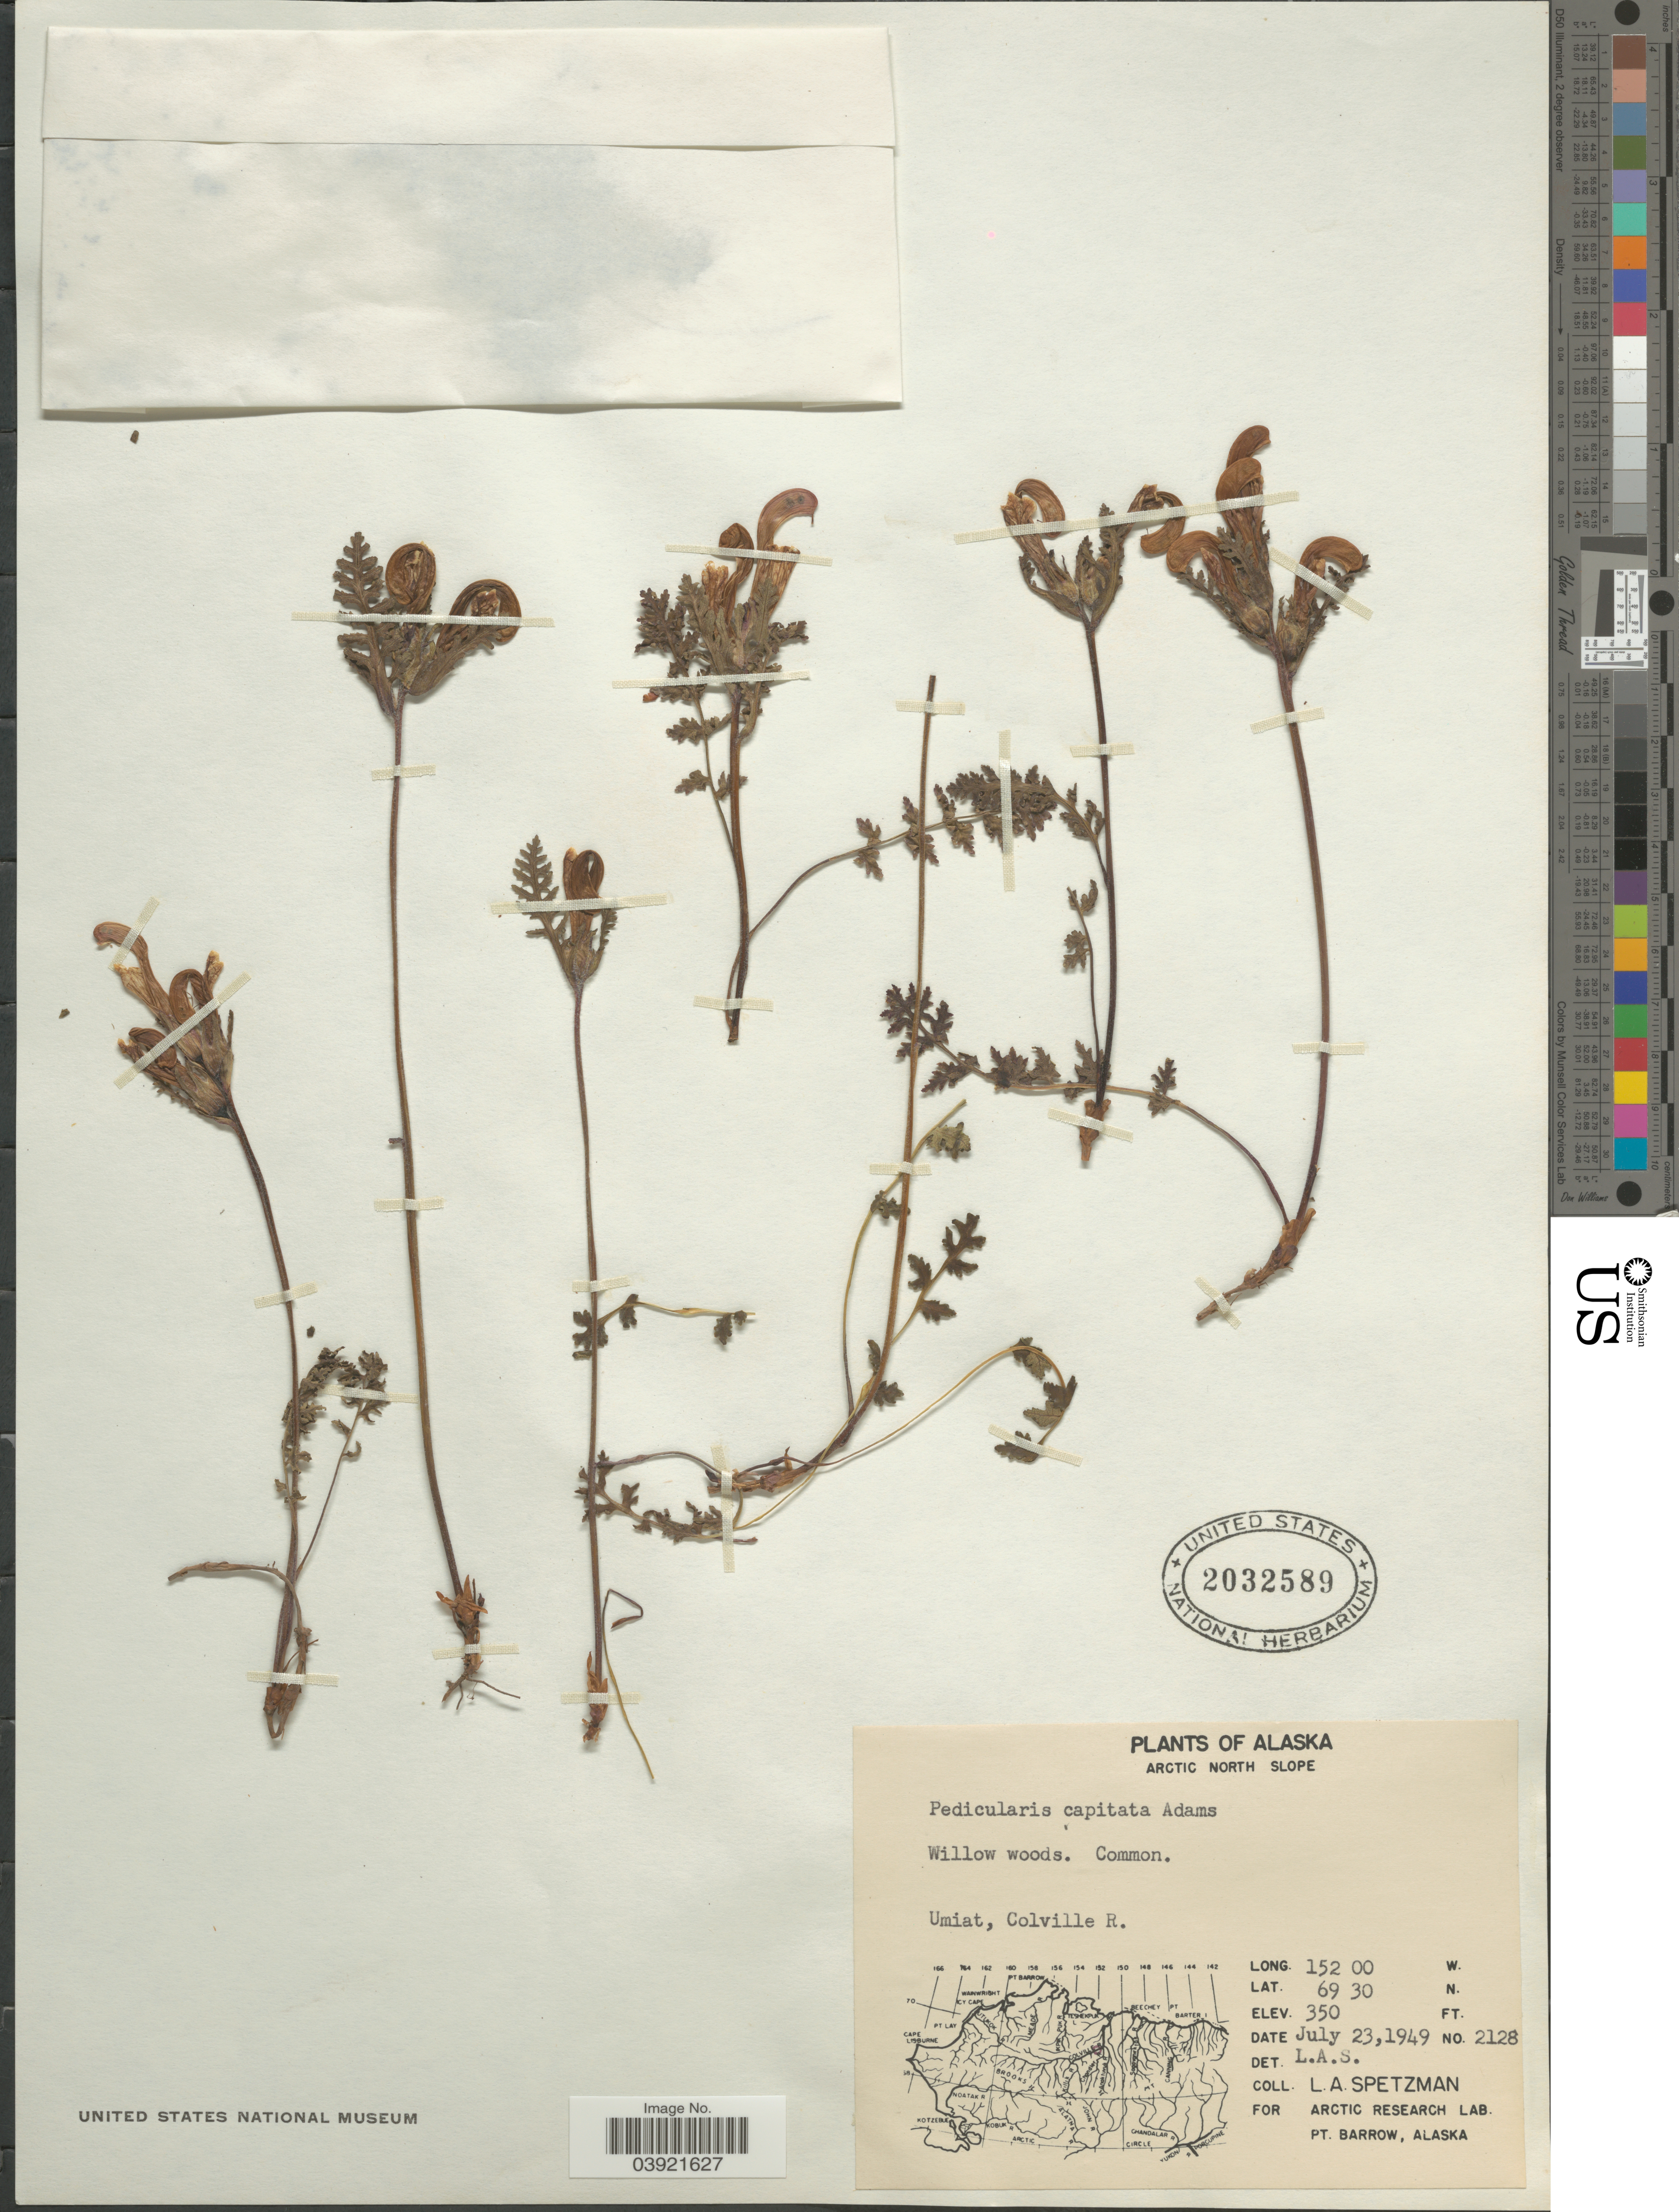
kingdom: Plantae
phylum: Tracheophyta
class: Magnoliopsida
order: Lamiales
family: Orobanchaceae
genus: Pedicularis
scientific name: Pedicularis capitata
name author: Adams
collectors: L. Spetzman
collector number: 2128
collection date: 1949-07-23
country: United States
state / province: Alaska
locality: Arctic North Slope. Umiat, Colville R.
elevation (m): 107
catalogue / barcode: US 2032589